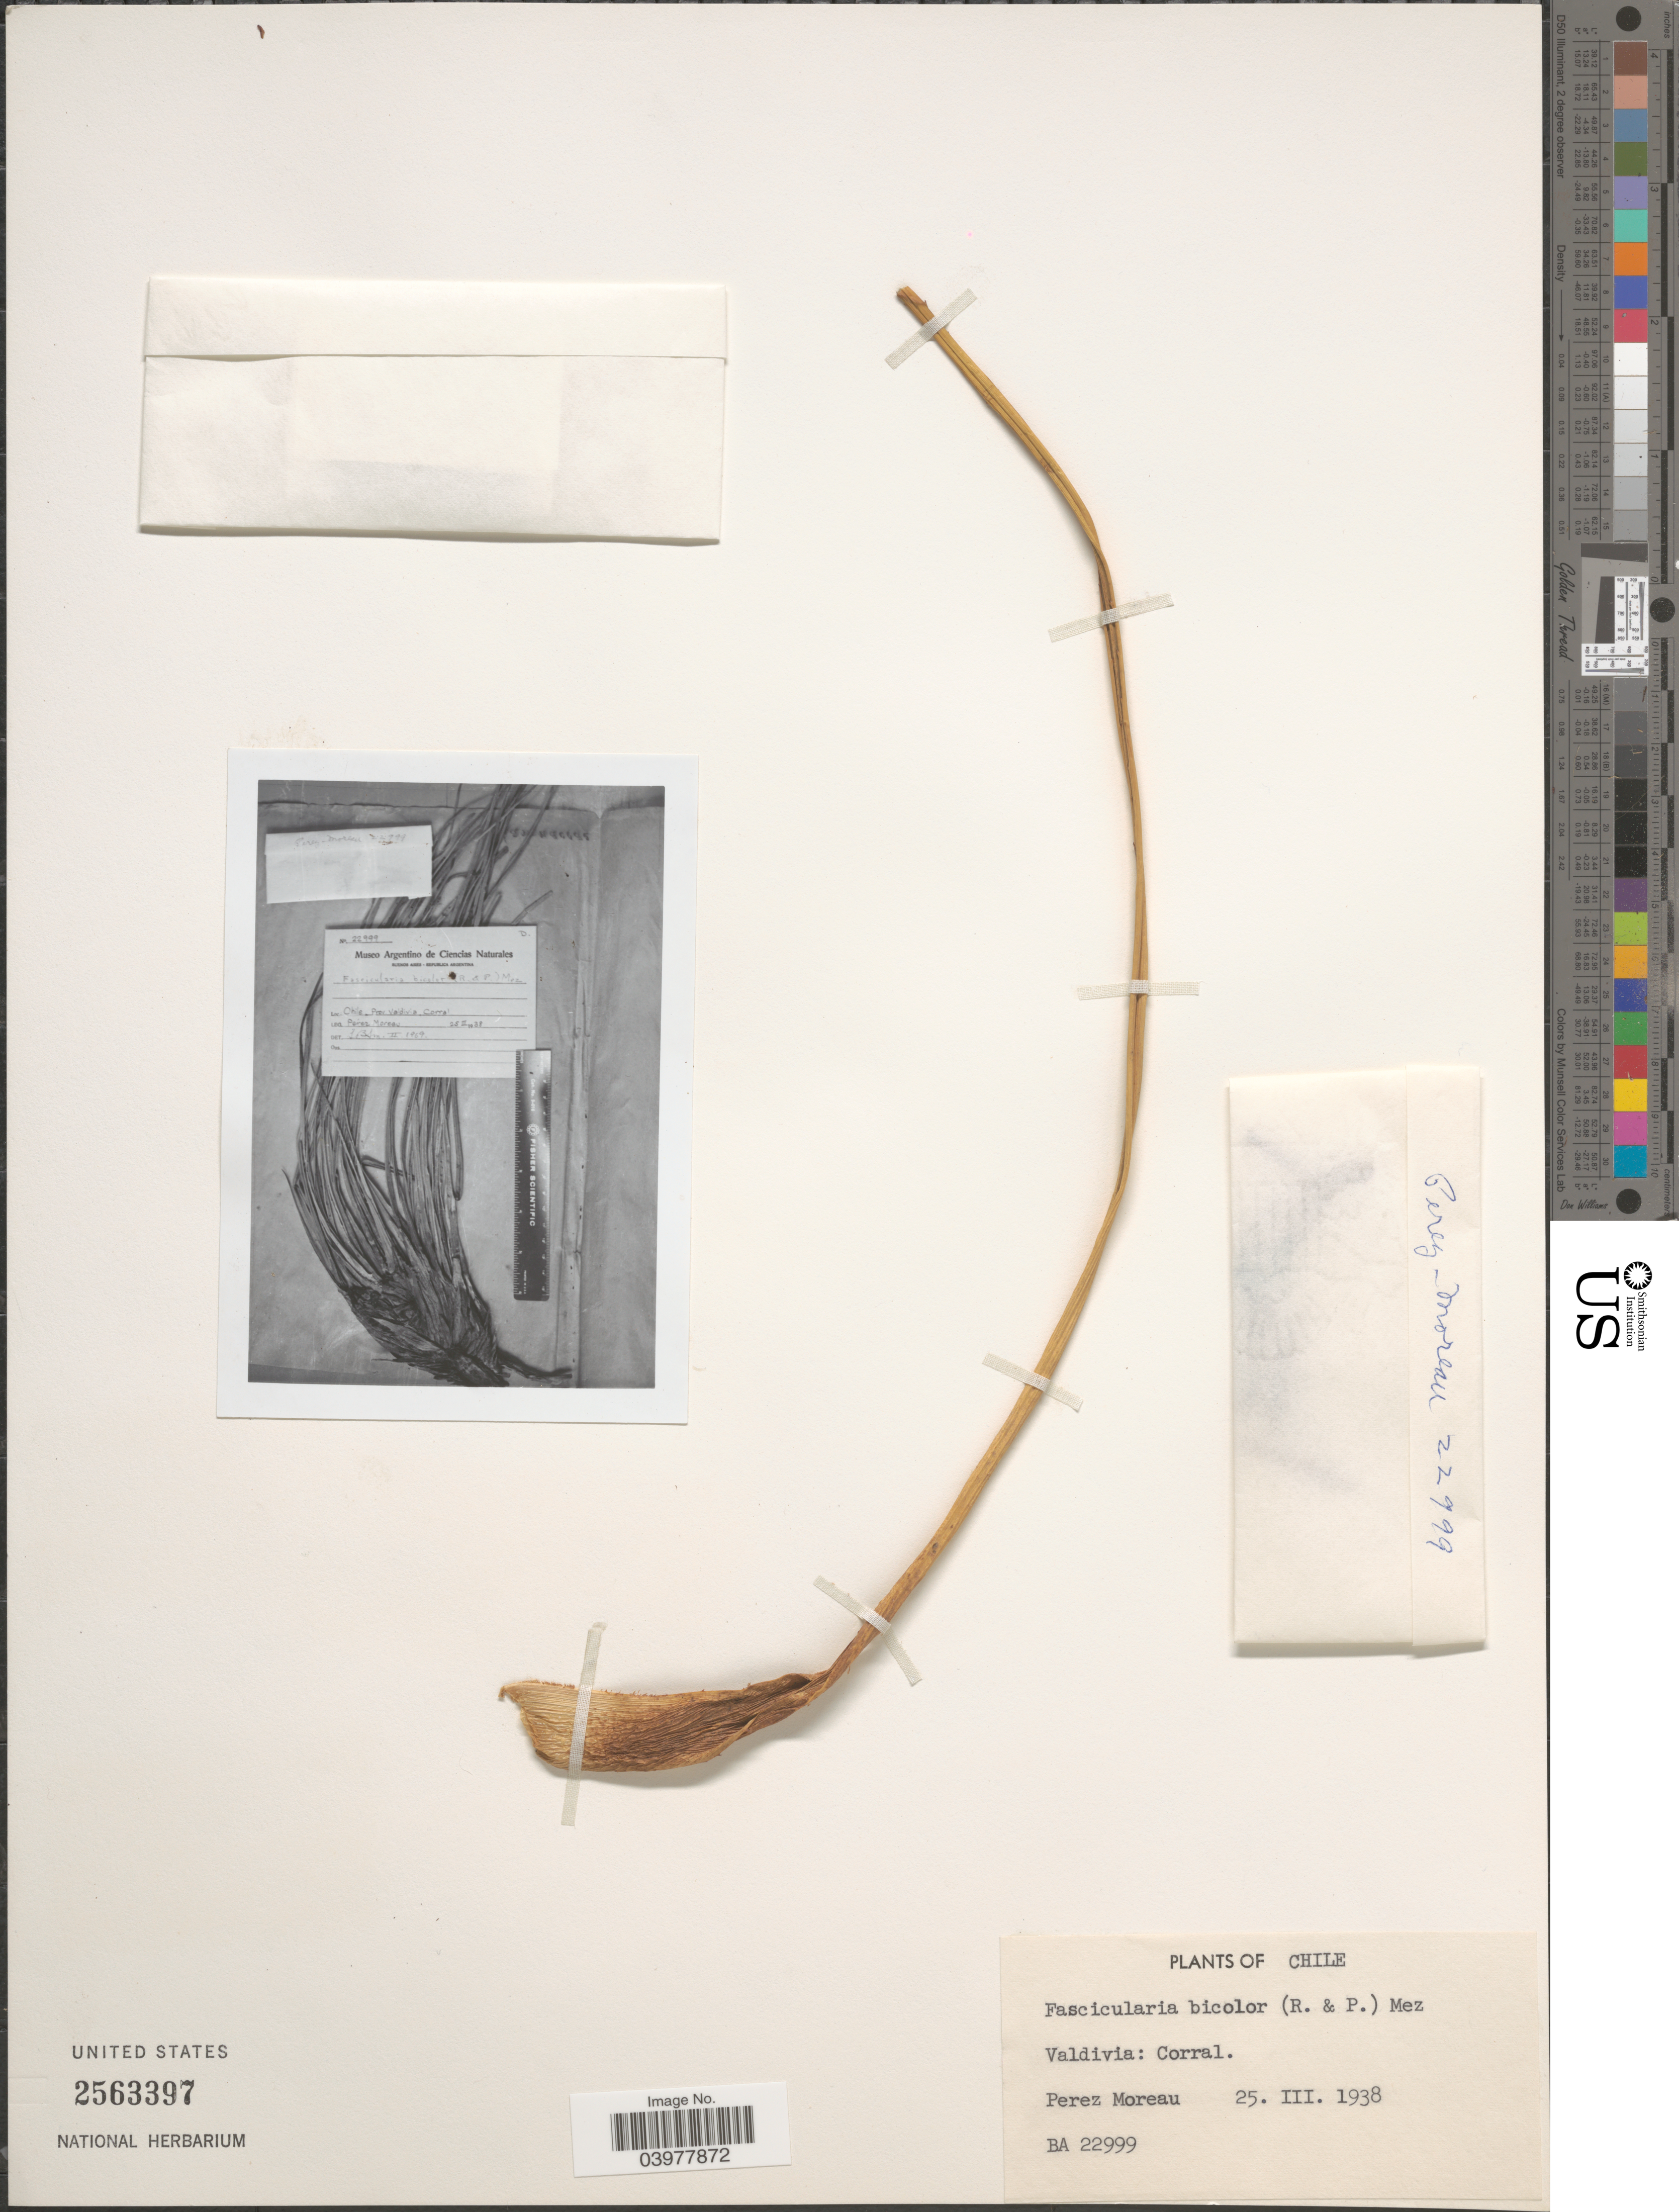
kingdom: Plantae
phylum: Tracheophyta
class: Liliopsida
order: Poales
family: Bromeliaceae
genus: Fascicularia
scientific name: Fascicularia bicolor subsp. bicolor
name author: (Ruiz & Pav.) Mez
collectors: P. Moreau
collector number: BA22999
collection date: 1938-03-25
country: Chile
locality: Valdivia: Corral.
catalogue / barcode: US 2563397